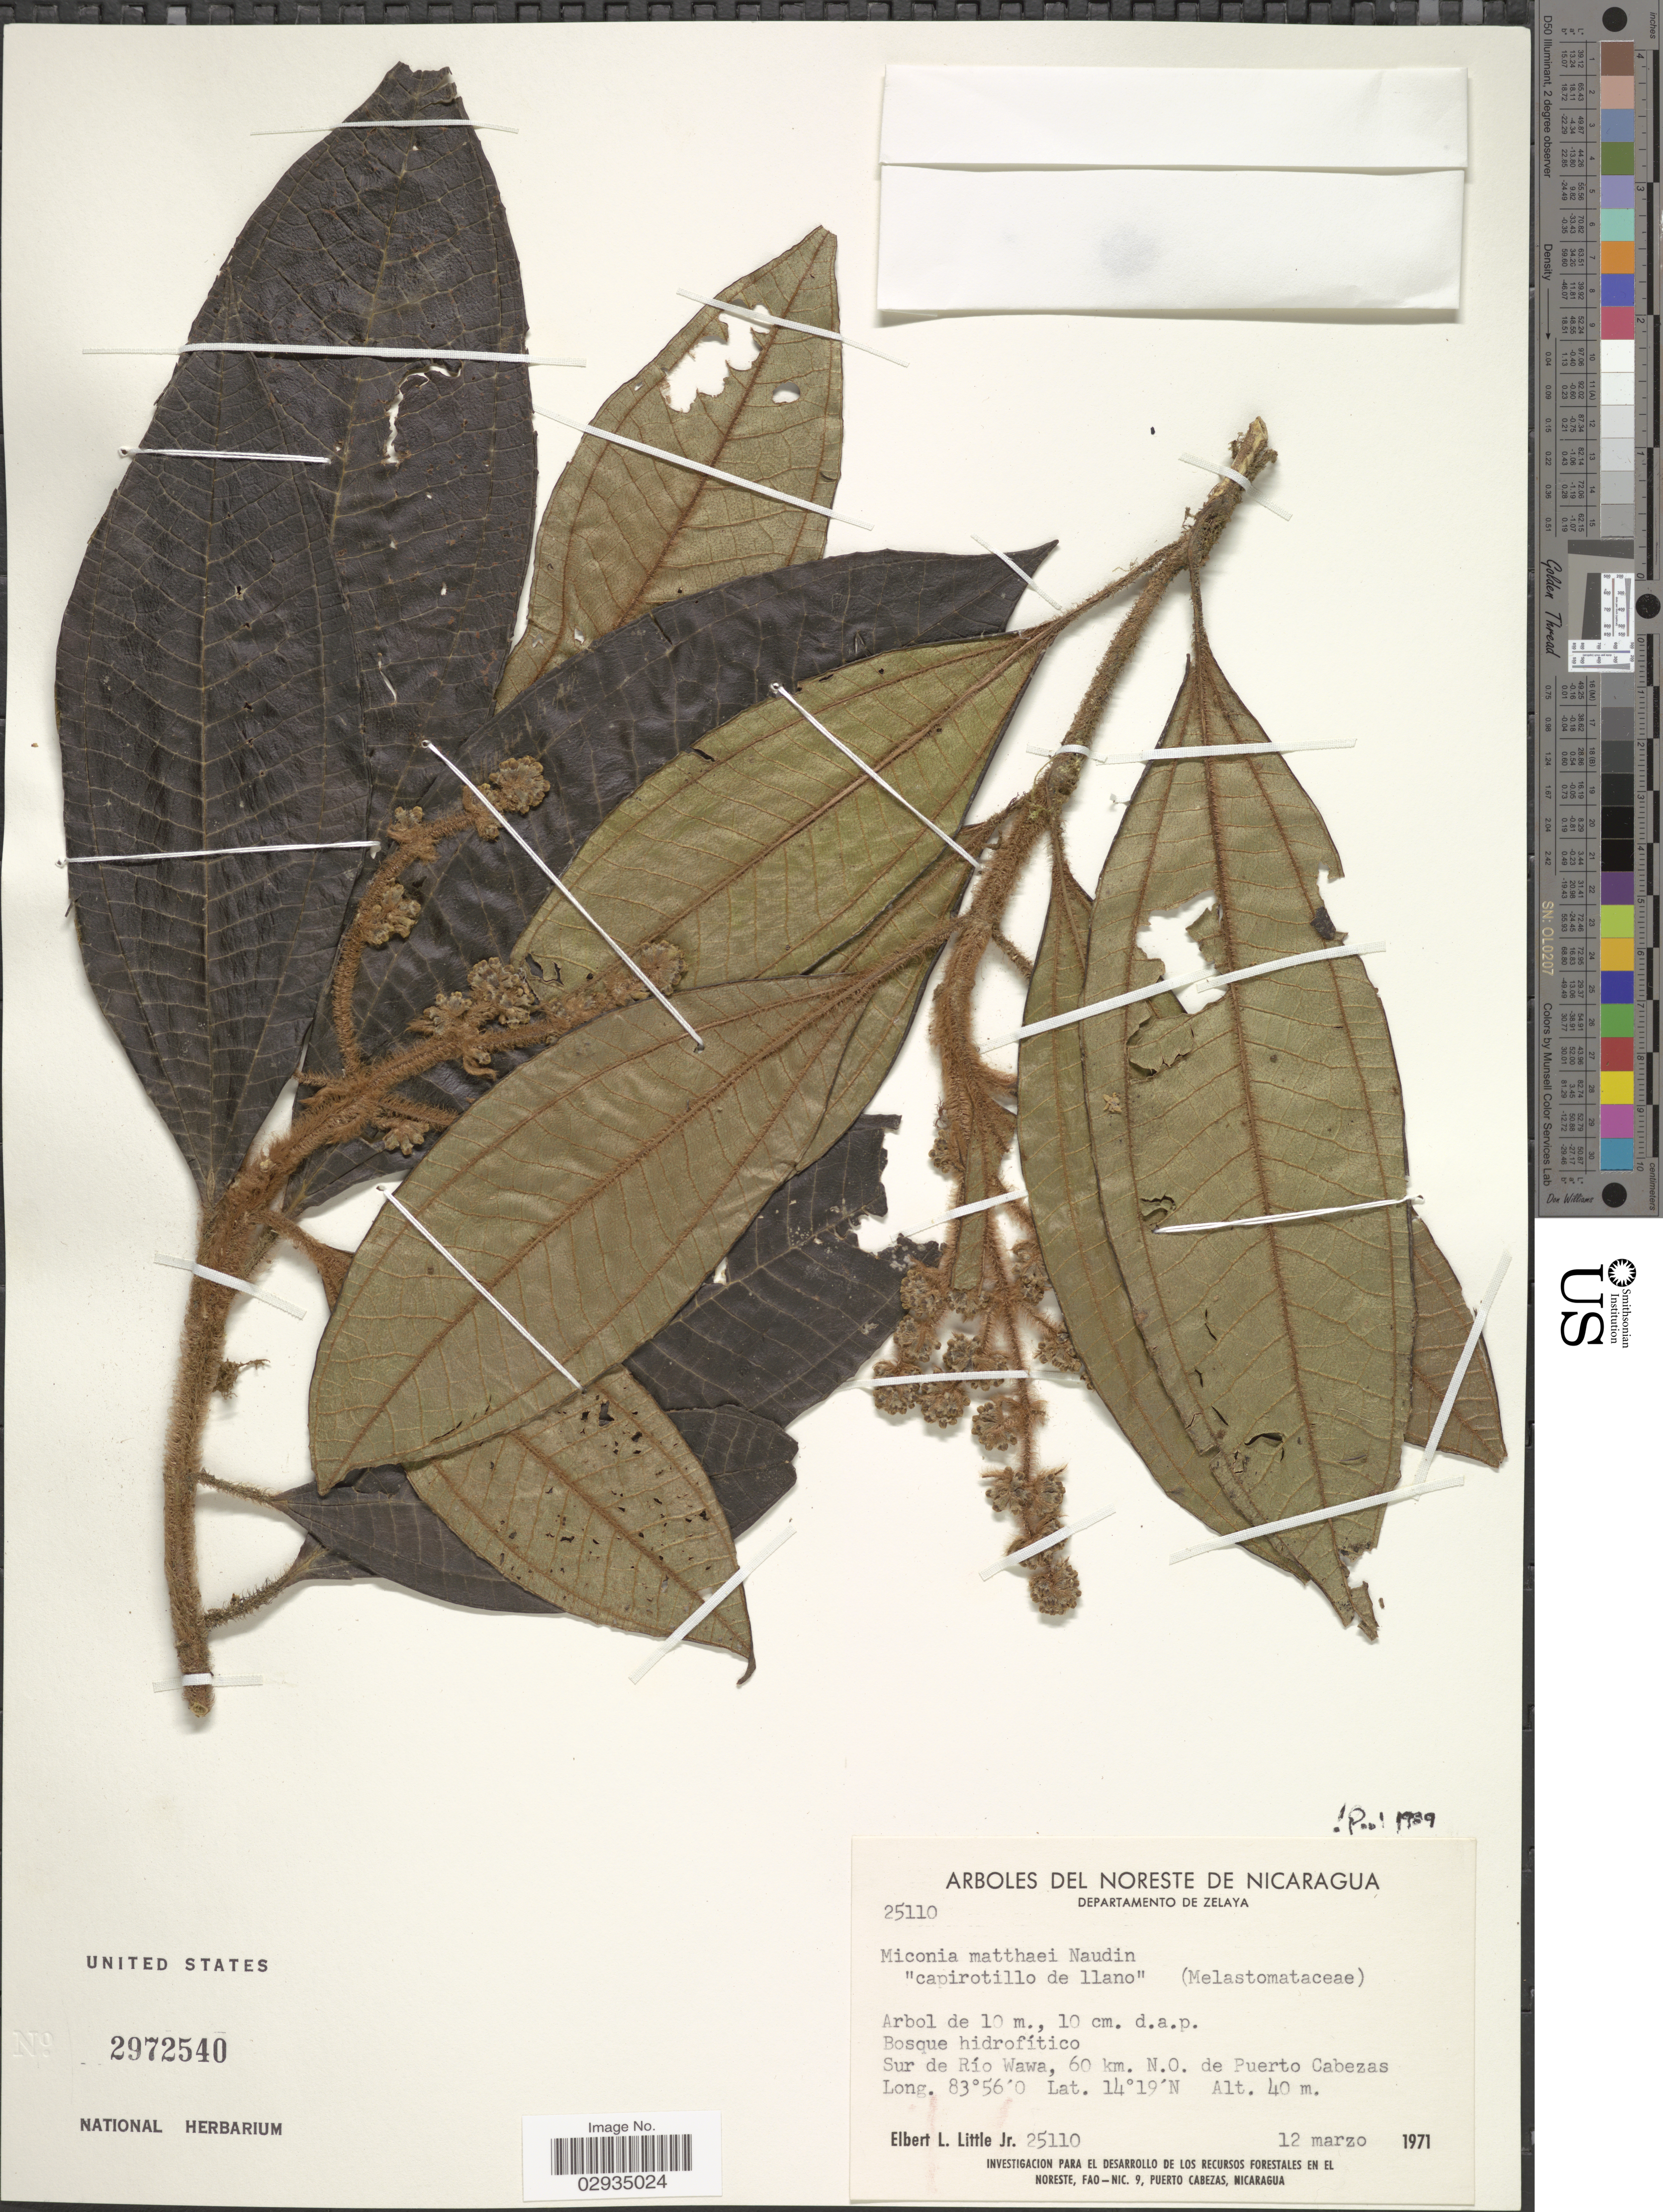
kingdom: Plantae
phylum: Tracheophyta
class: Magnoliopsida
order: Myrtales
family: Melastomataceae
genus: Miconia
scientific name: Miconia matthaei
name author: Naudin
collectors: E. L. Little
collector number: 25110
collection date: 1971-03-12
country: Nicaragua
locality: Departamento de Zelaya. Sur de Río Wawa, 60 km. N.O. de Puerto Cabezas.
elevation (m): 40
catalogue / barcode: US 2972540